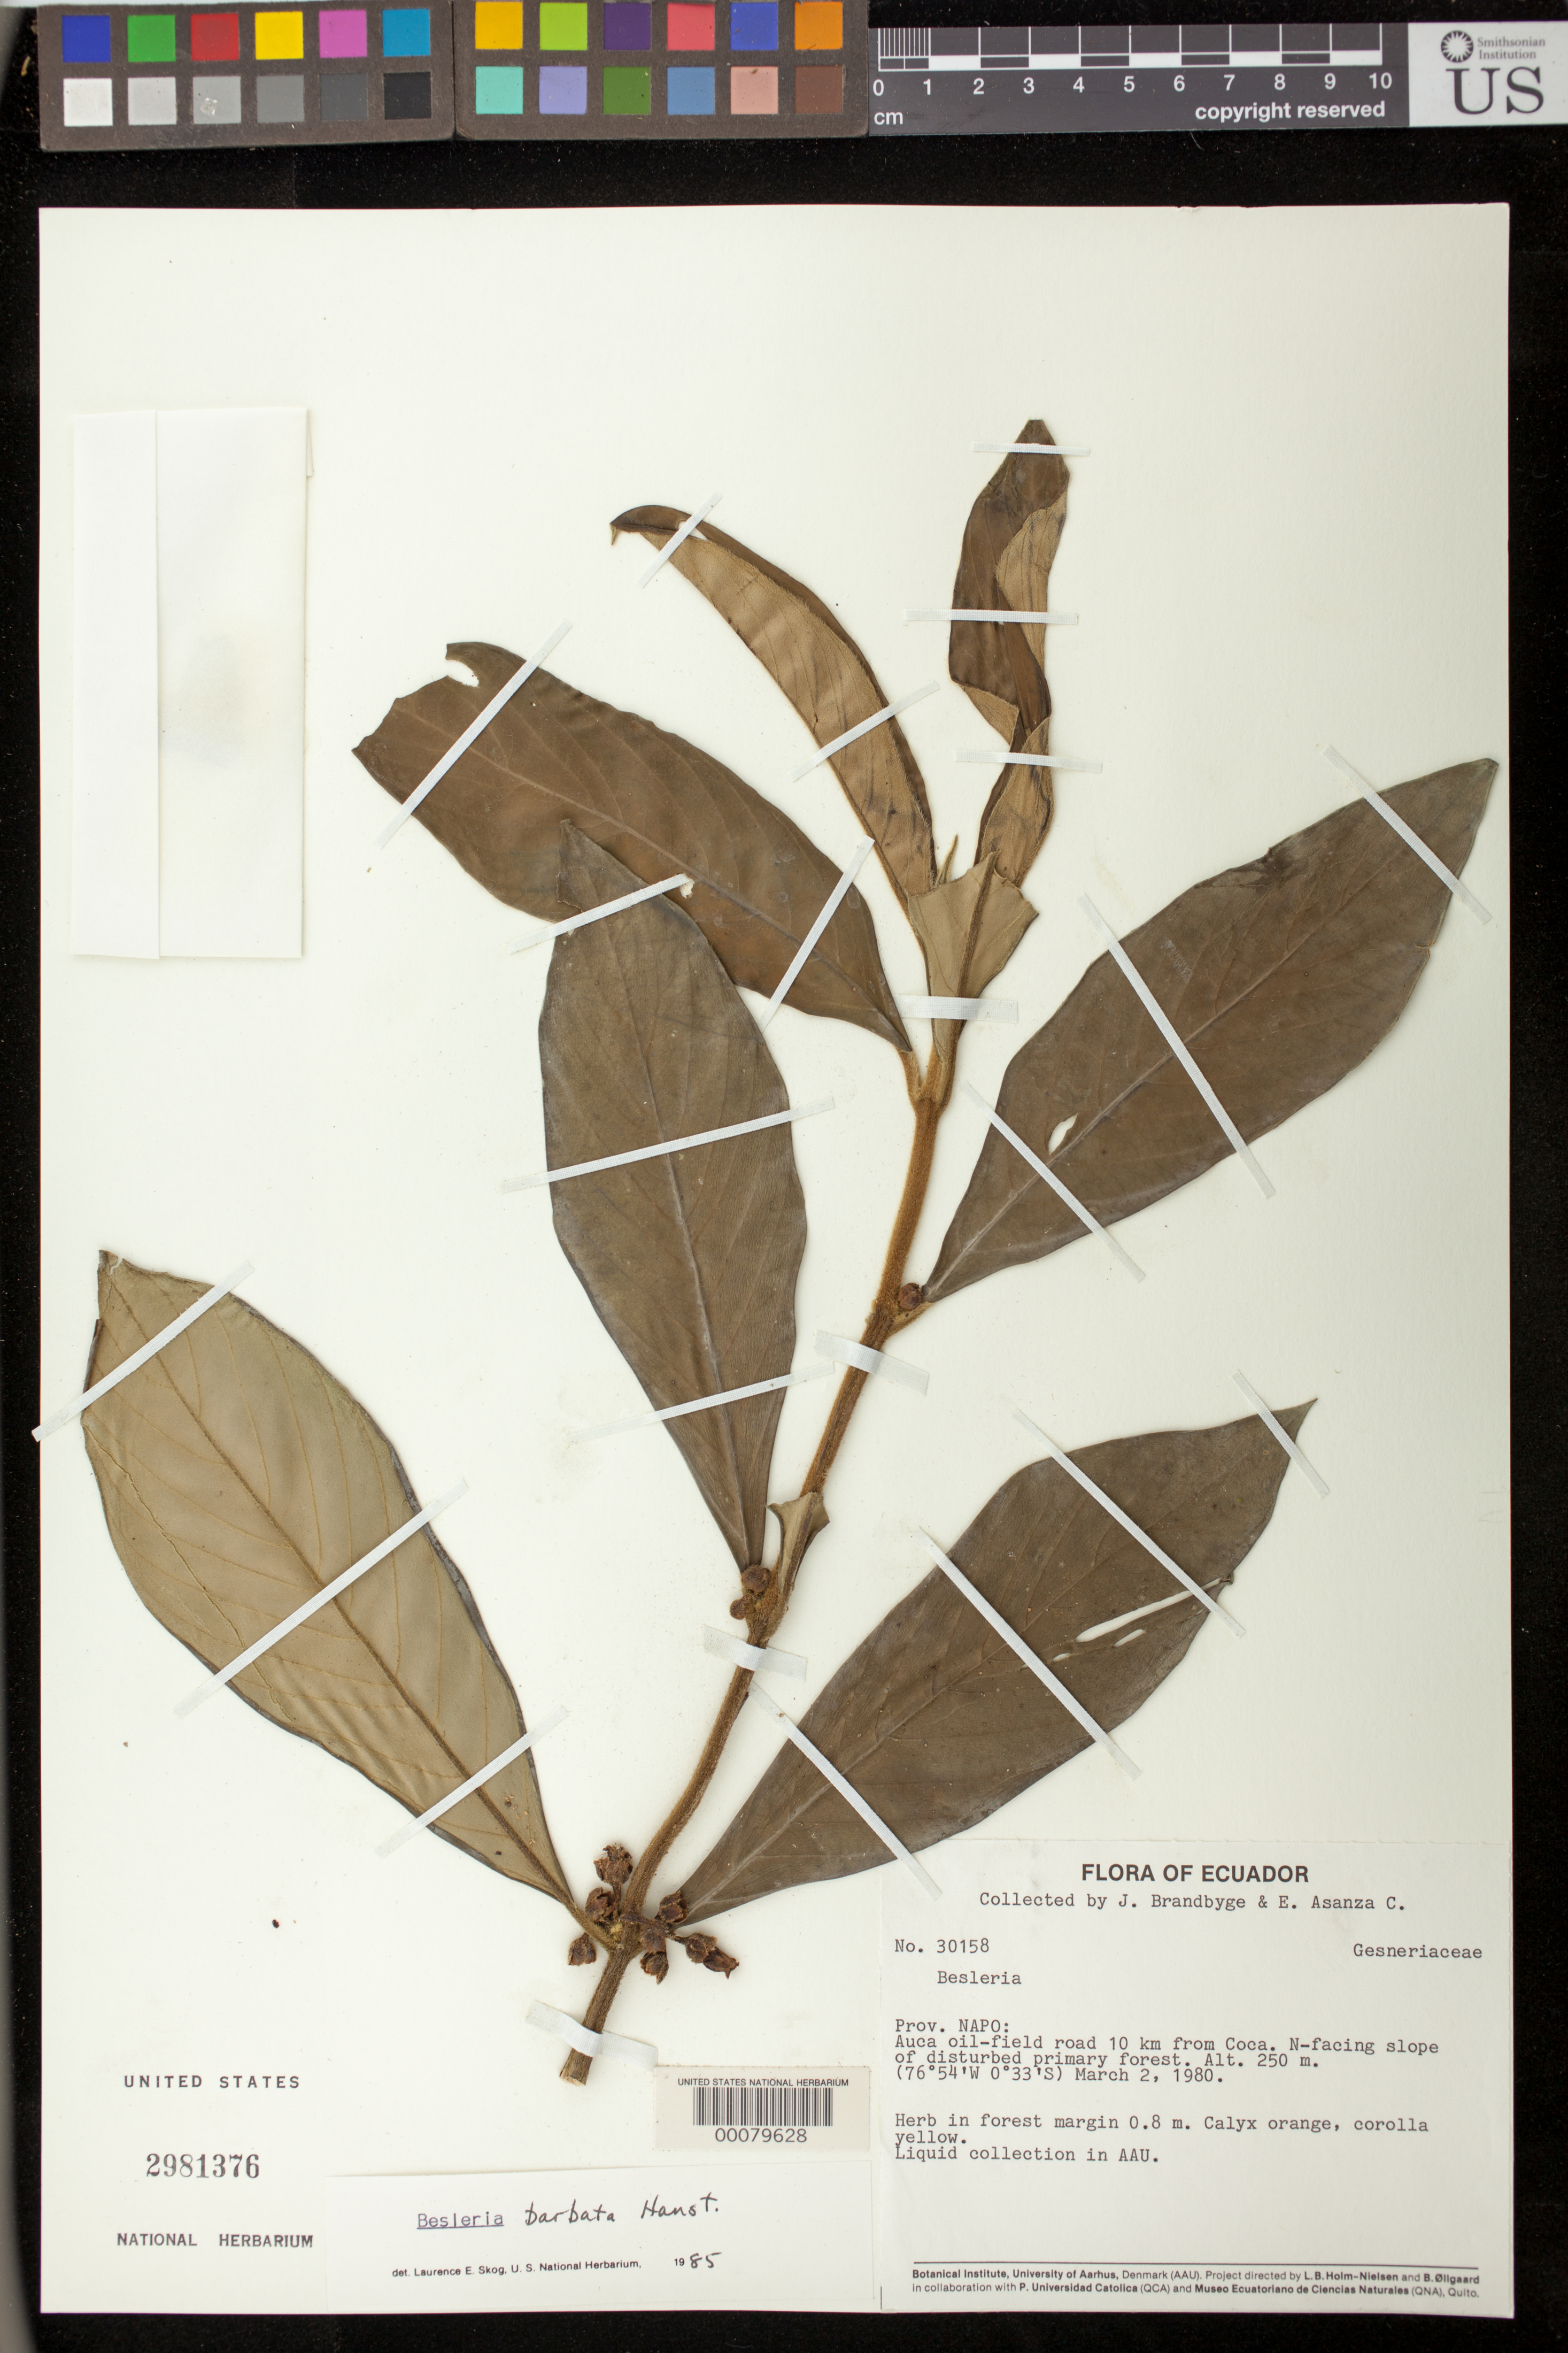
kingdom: Plantae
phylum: Tracheophyta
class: Magnoliopsida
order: Lamiales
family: Gesneriaceae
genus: Besleria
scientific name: Besleria barbata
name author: (Poepp.) Hanst.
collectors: J. Brandbyge & E. Asanza C.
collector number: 30158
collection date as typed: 02 Mar 1980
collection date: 1980-03-02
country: Ecuador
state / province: Napo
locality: Auca oil-field road 10 km from Coca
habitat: N-facing slope of disturbed primary forest; in forest margin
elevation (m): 250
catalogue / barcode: US 2981376